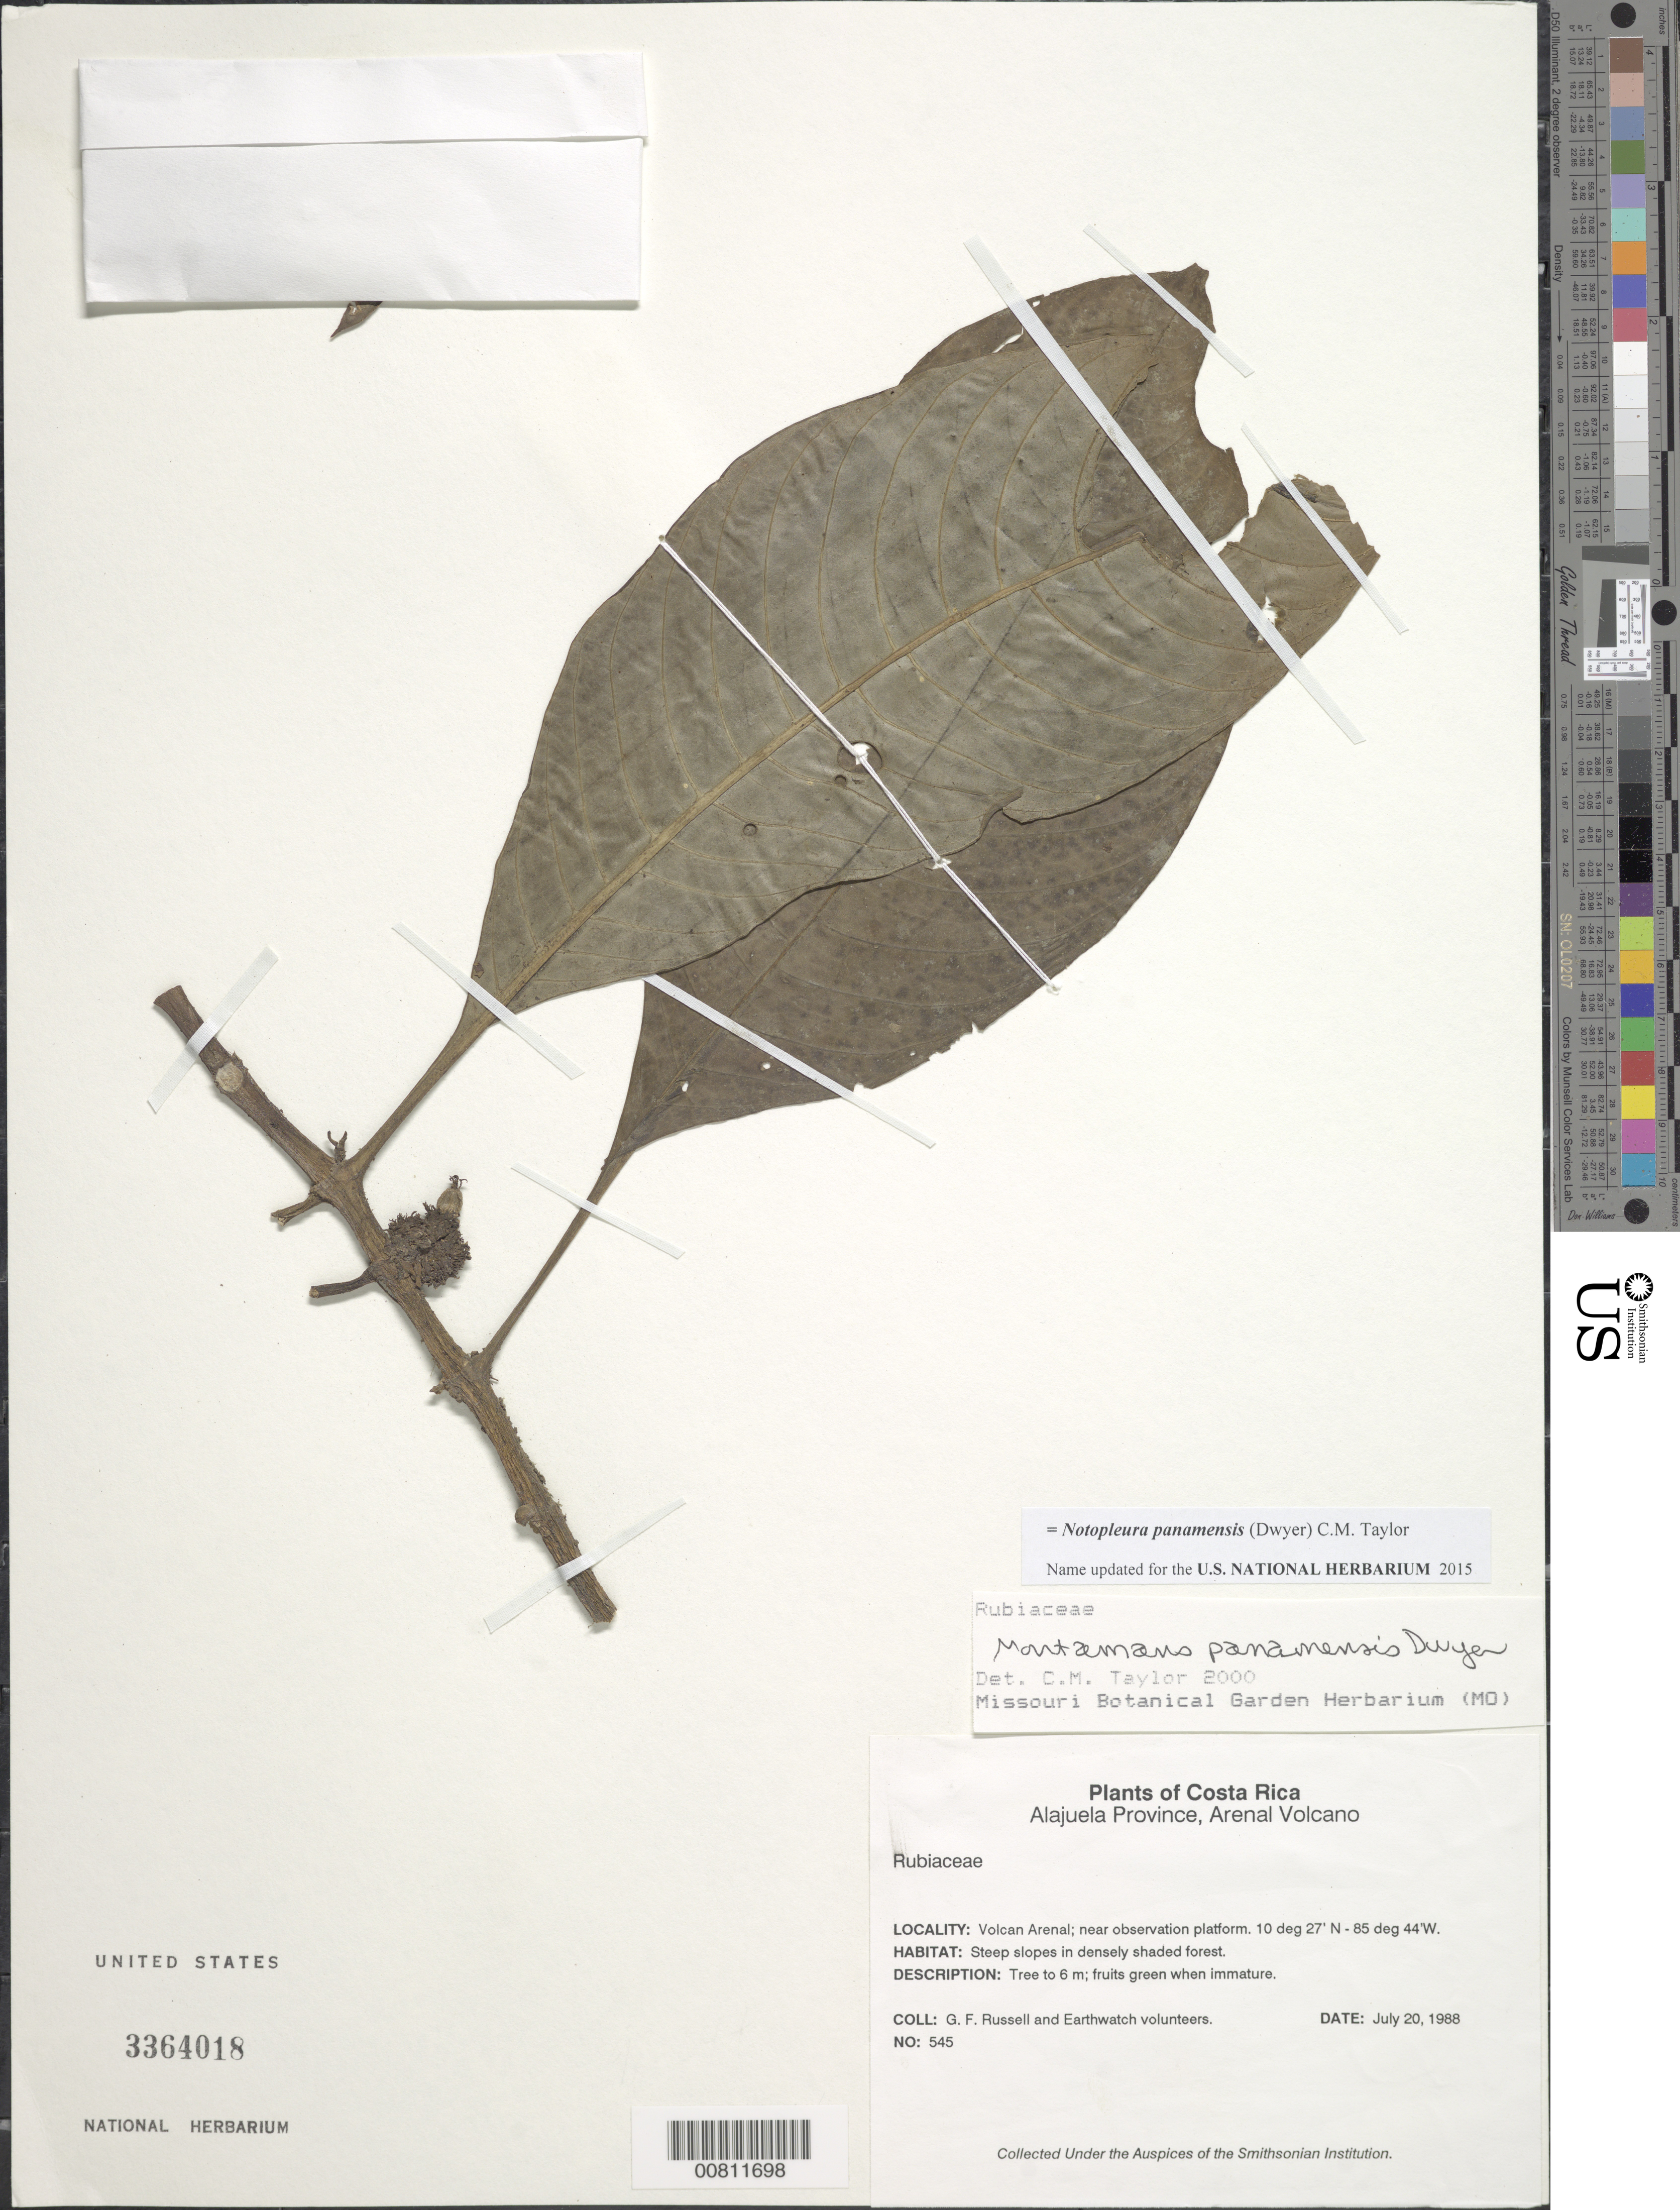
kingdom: Plantae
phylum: Tracheophyta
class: Magnoliopsida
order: Gentianales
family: Rubiaceae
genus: Notopleura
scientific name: Notopleura panamensis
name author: (Dwyer) C.M. Taylor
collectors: G. Russell & Earthwatch Volunteers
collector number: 545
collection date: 1988-07-20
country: Costa Rica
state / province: Alajuela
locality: Arenal Volcano. Volcan Arenal; near observation platform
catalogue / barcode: US 3364018